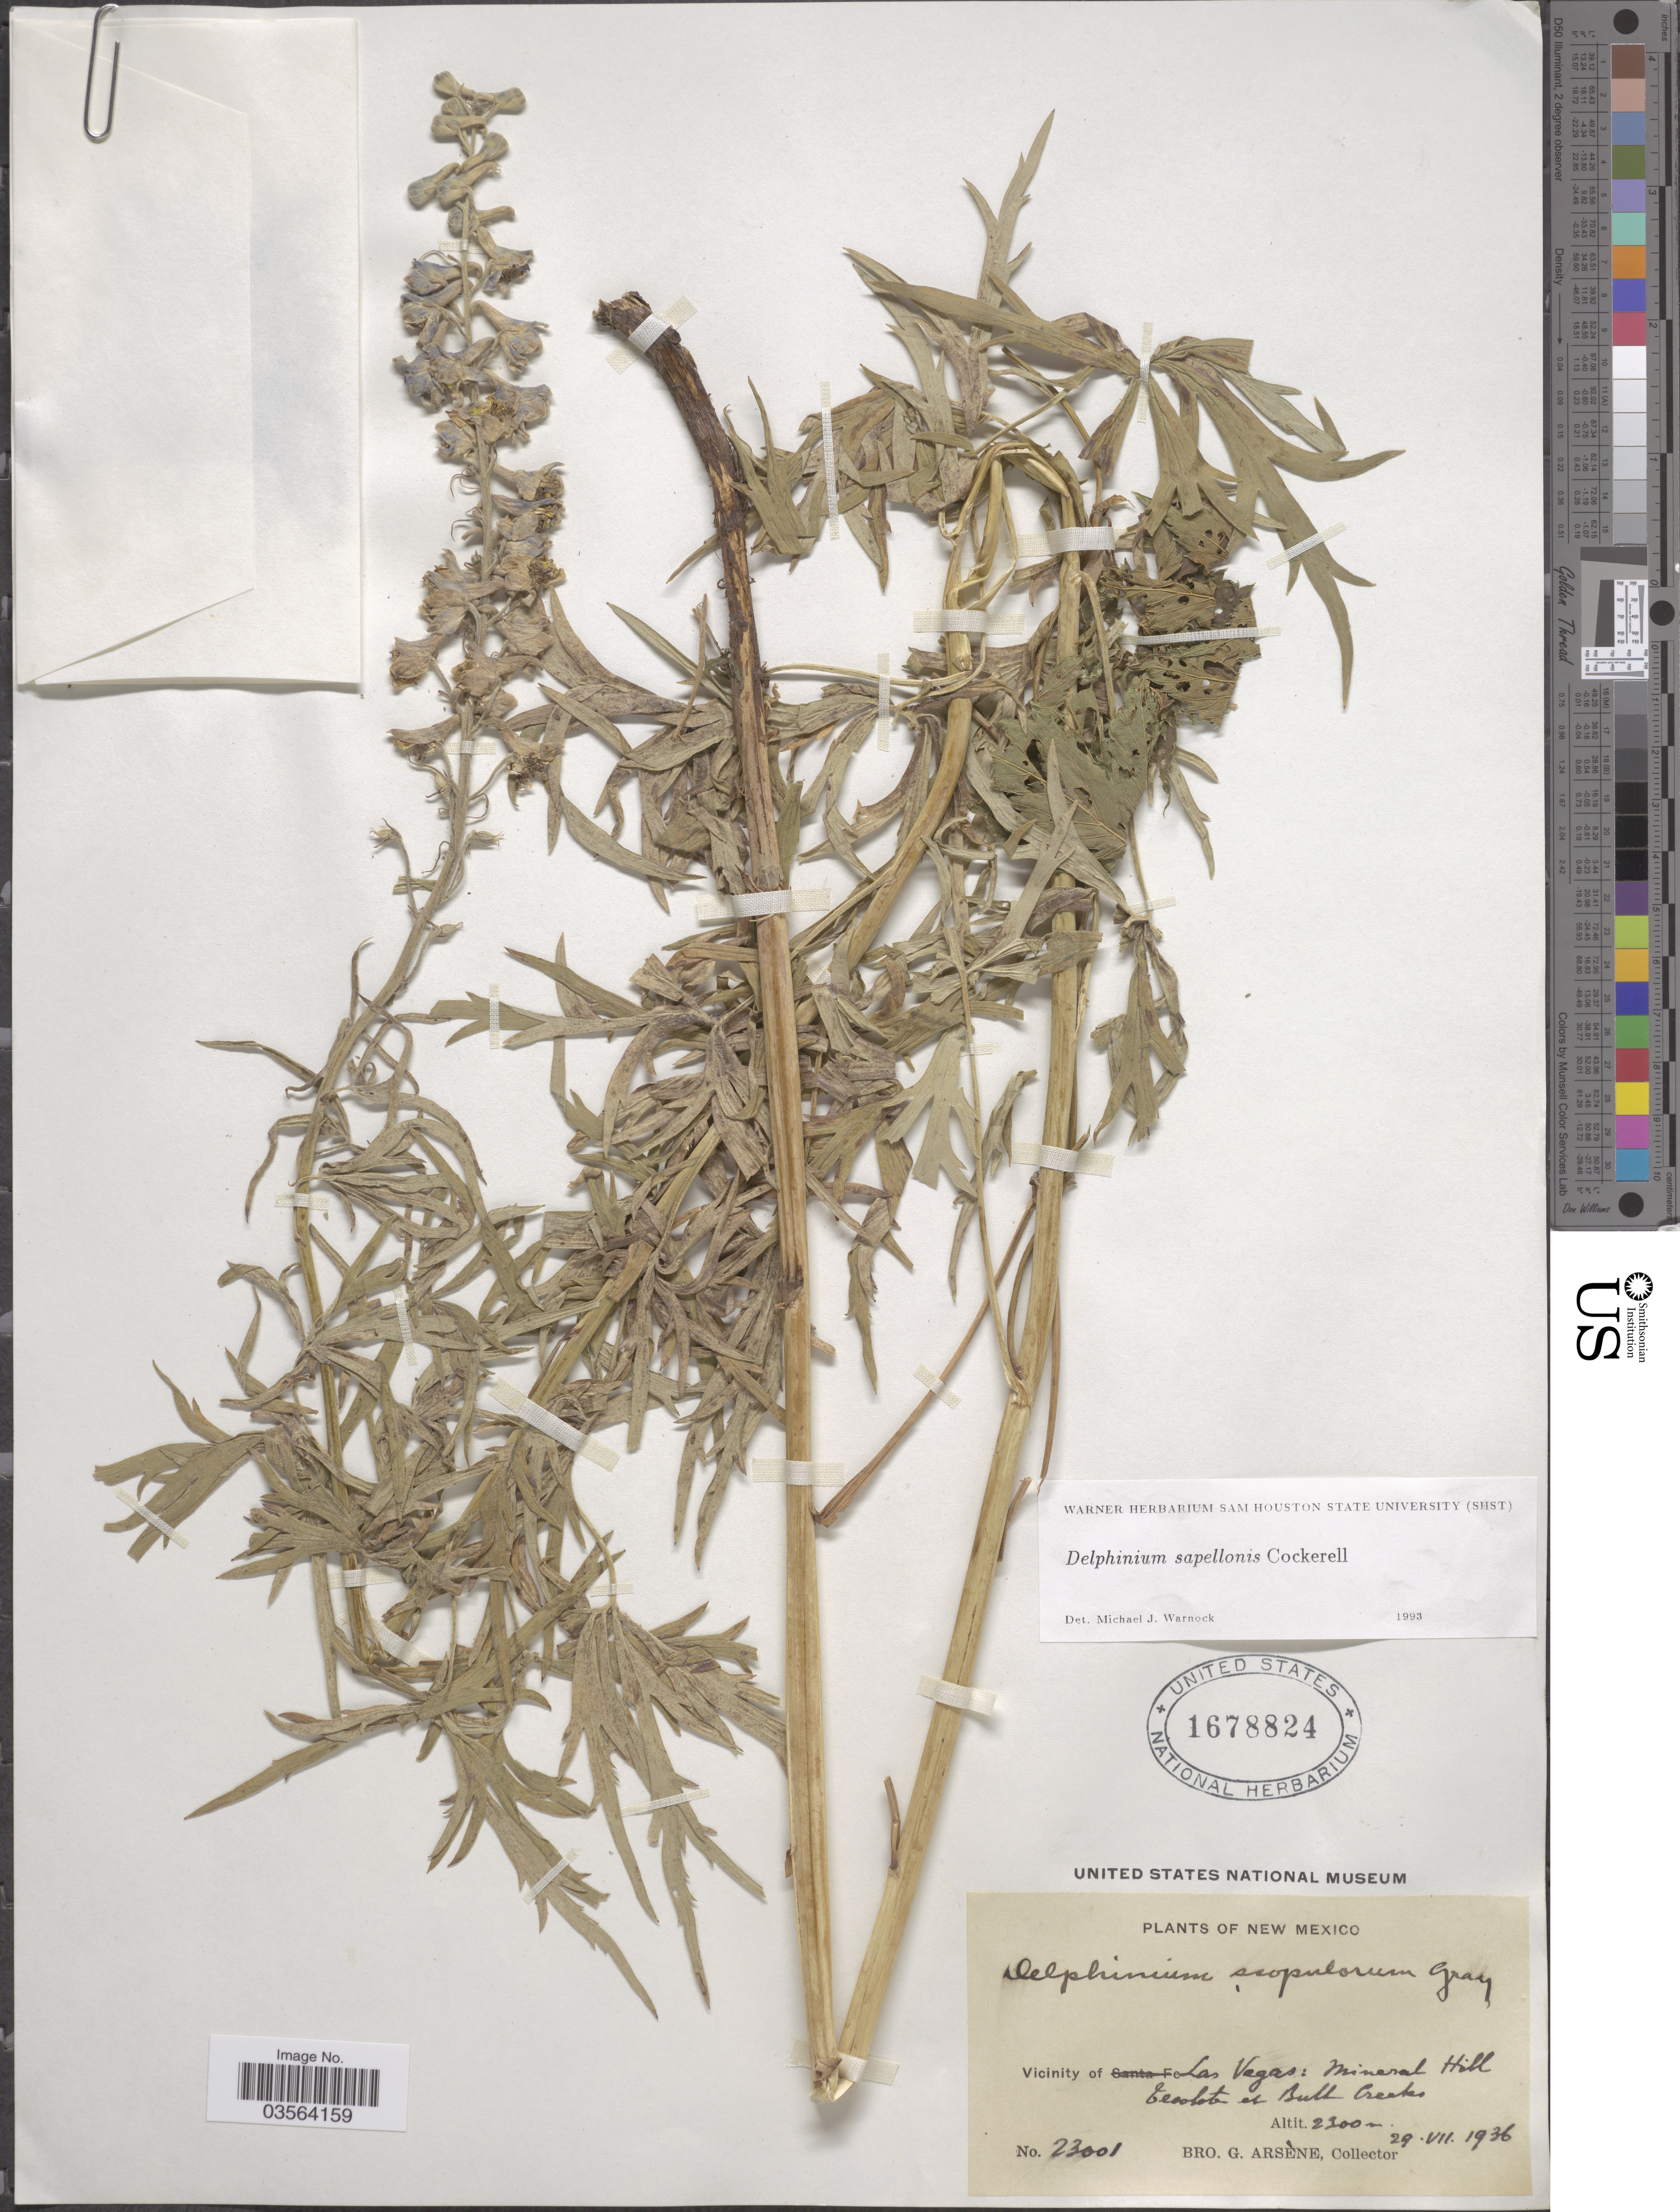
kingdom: Plantae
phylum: Tracheophyta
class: Magnoliopsida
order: Ranunculales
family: Ranunculaceae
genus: Delphinium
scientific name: Delphinium sapellonis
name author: Cockerell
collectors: Bro. G. Arsène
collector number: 23001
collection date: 1936-07-29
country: United States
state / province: New Mexico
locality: Vicinity of Las Vegas: Mineral Hill. Tecolote et Bull Creeks [Tecolote and Bull Creeks]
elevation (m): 2300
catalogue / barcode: US 1678824